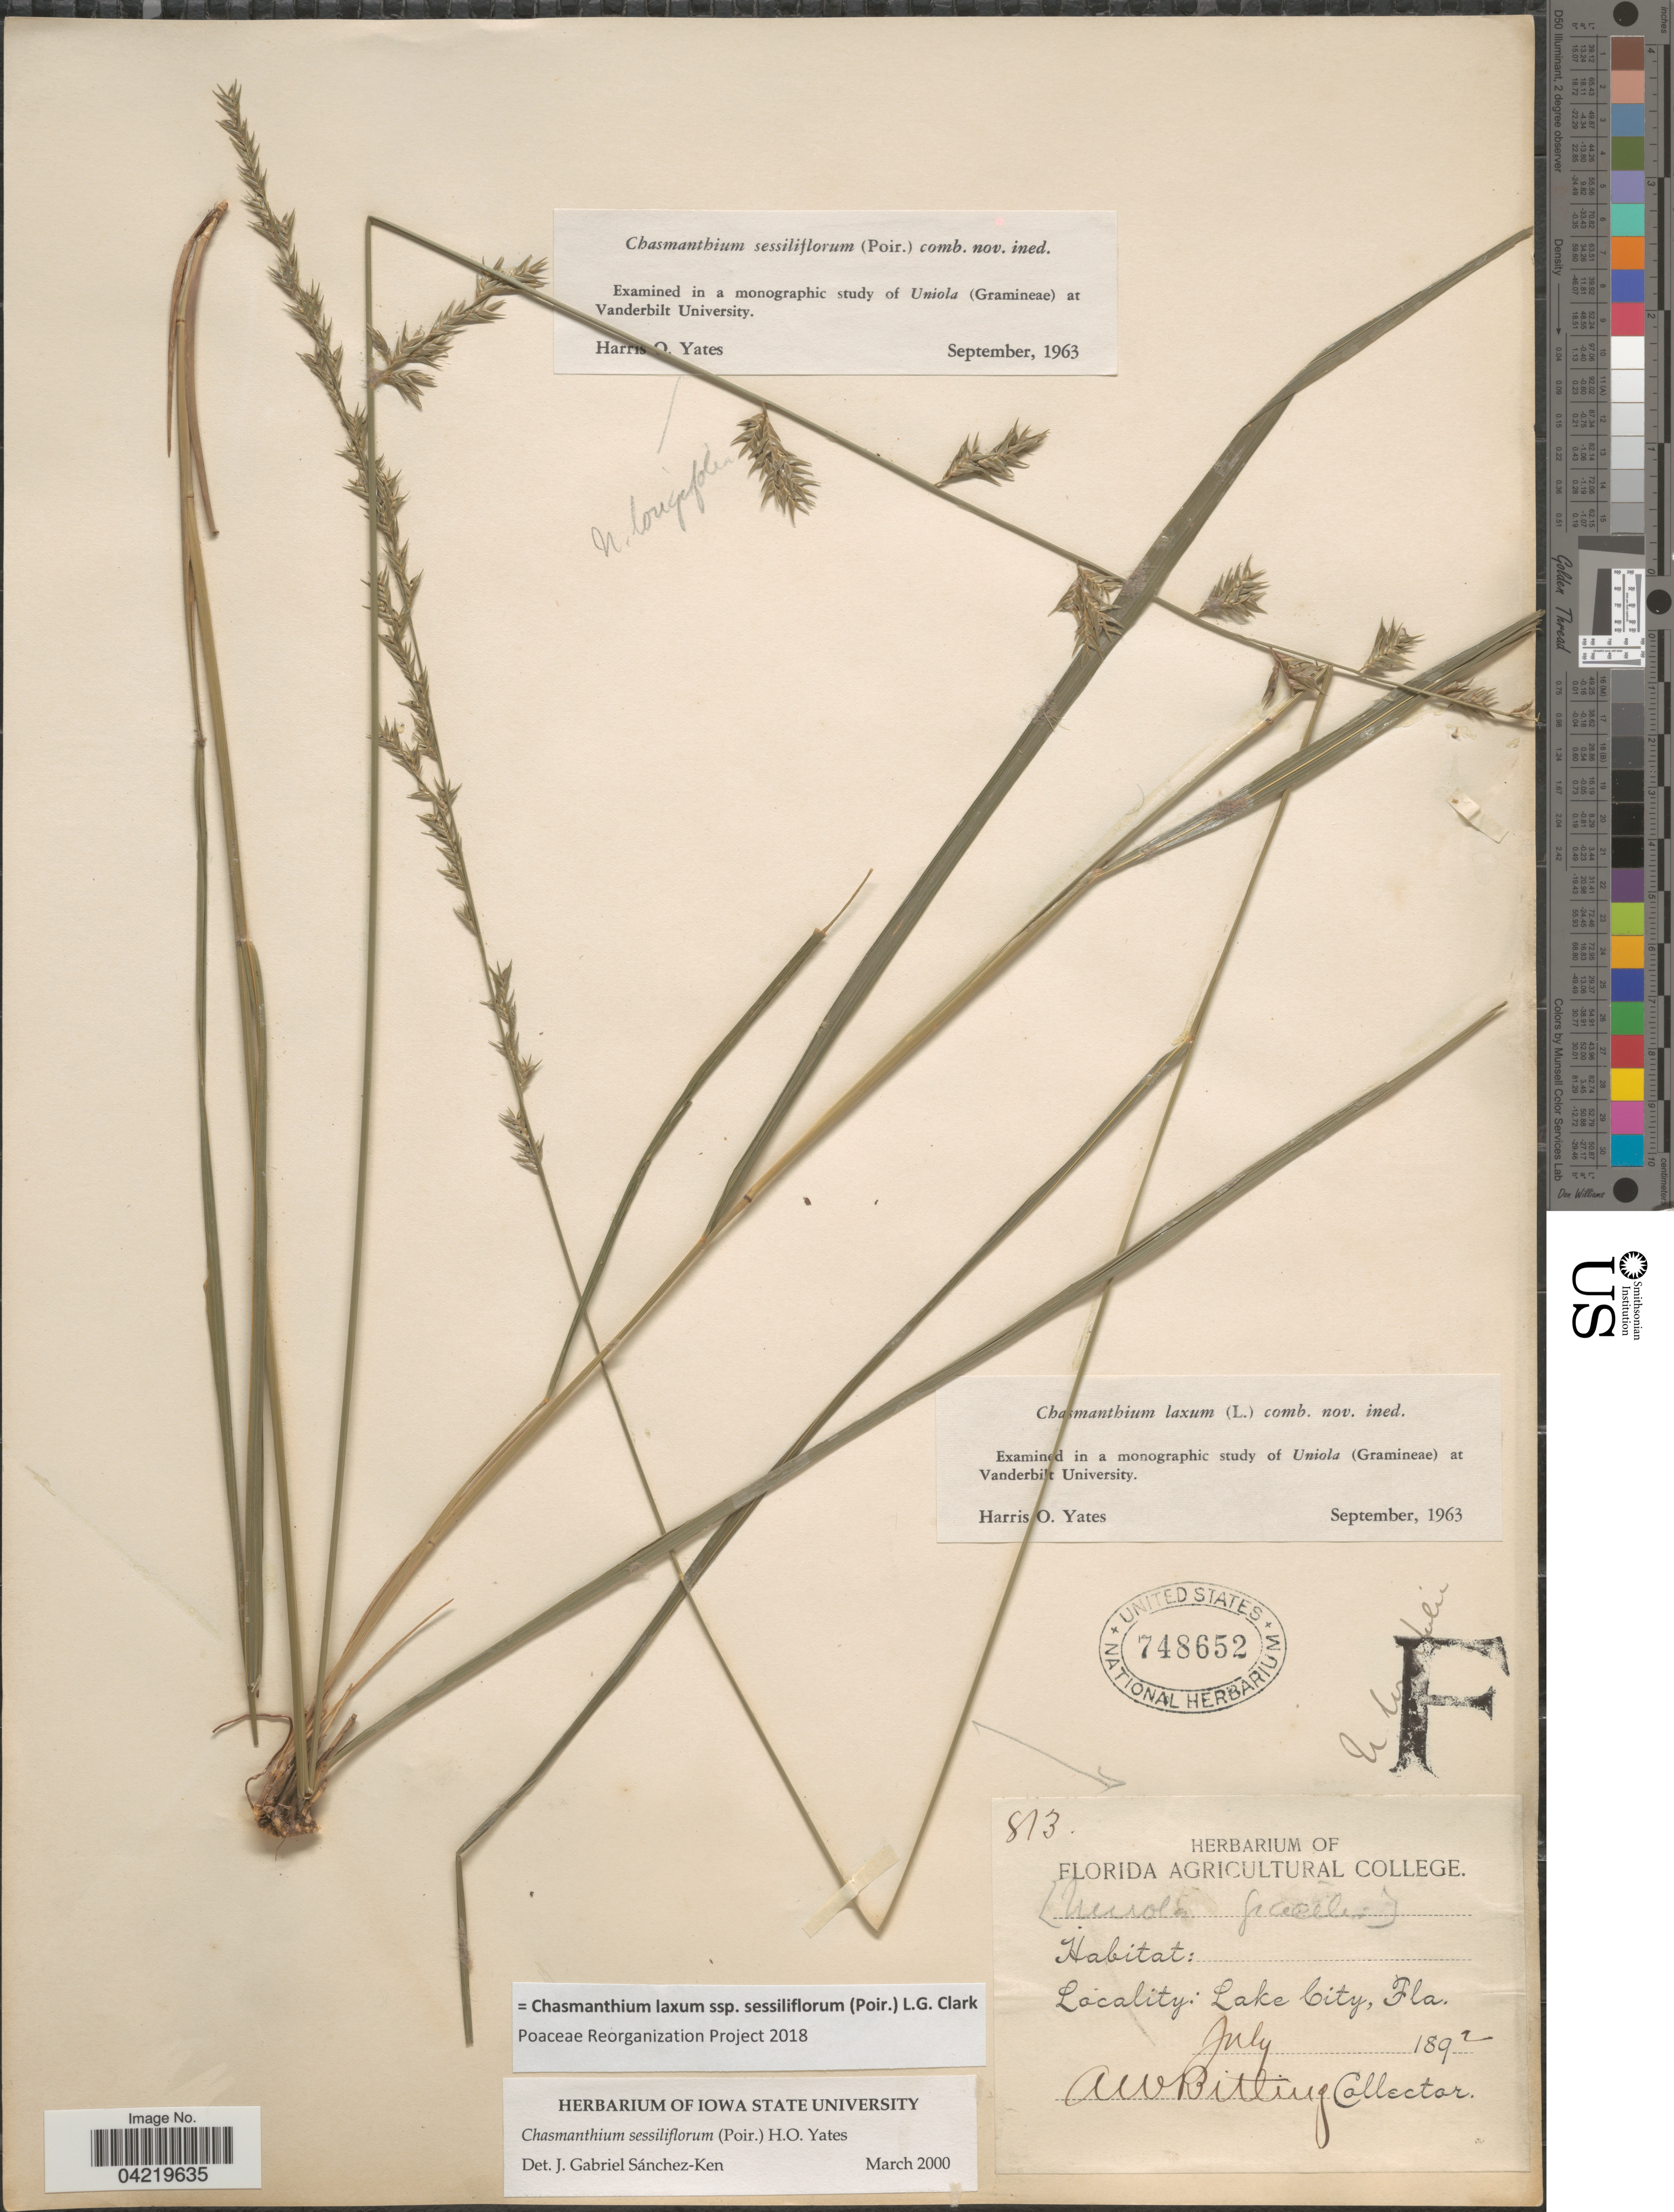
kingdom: Plantae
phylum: Tracheophyta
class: Liliopsida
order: Poales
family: Poaceae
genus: Chasmanthium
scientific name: Chasmanthium laxum subsp. sessiliflorum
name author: (L.) H.O. Yates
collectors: A. Bitting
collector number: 813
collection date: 1892-07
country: United States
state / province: Florida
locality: Lake City.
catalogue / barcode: US 748652